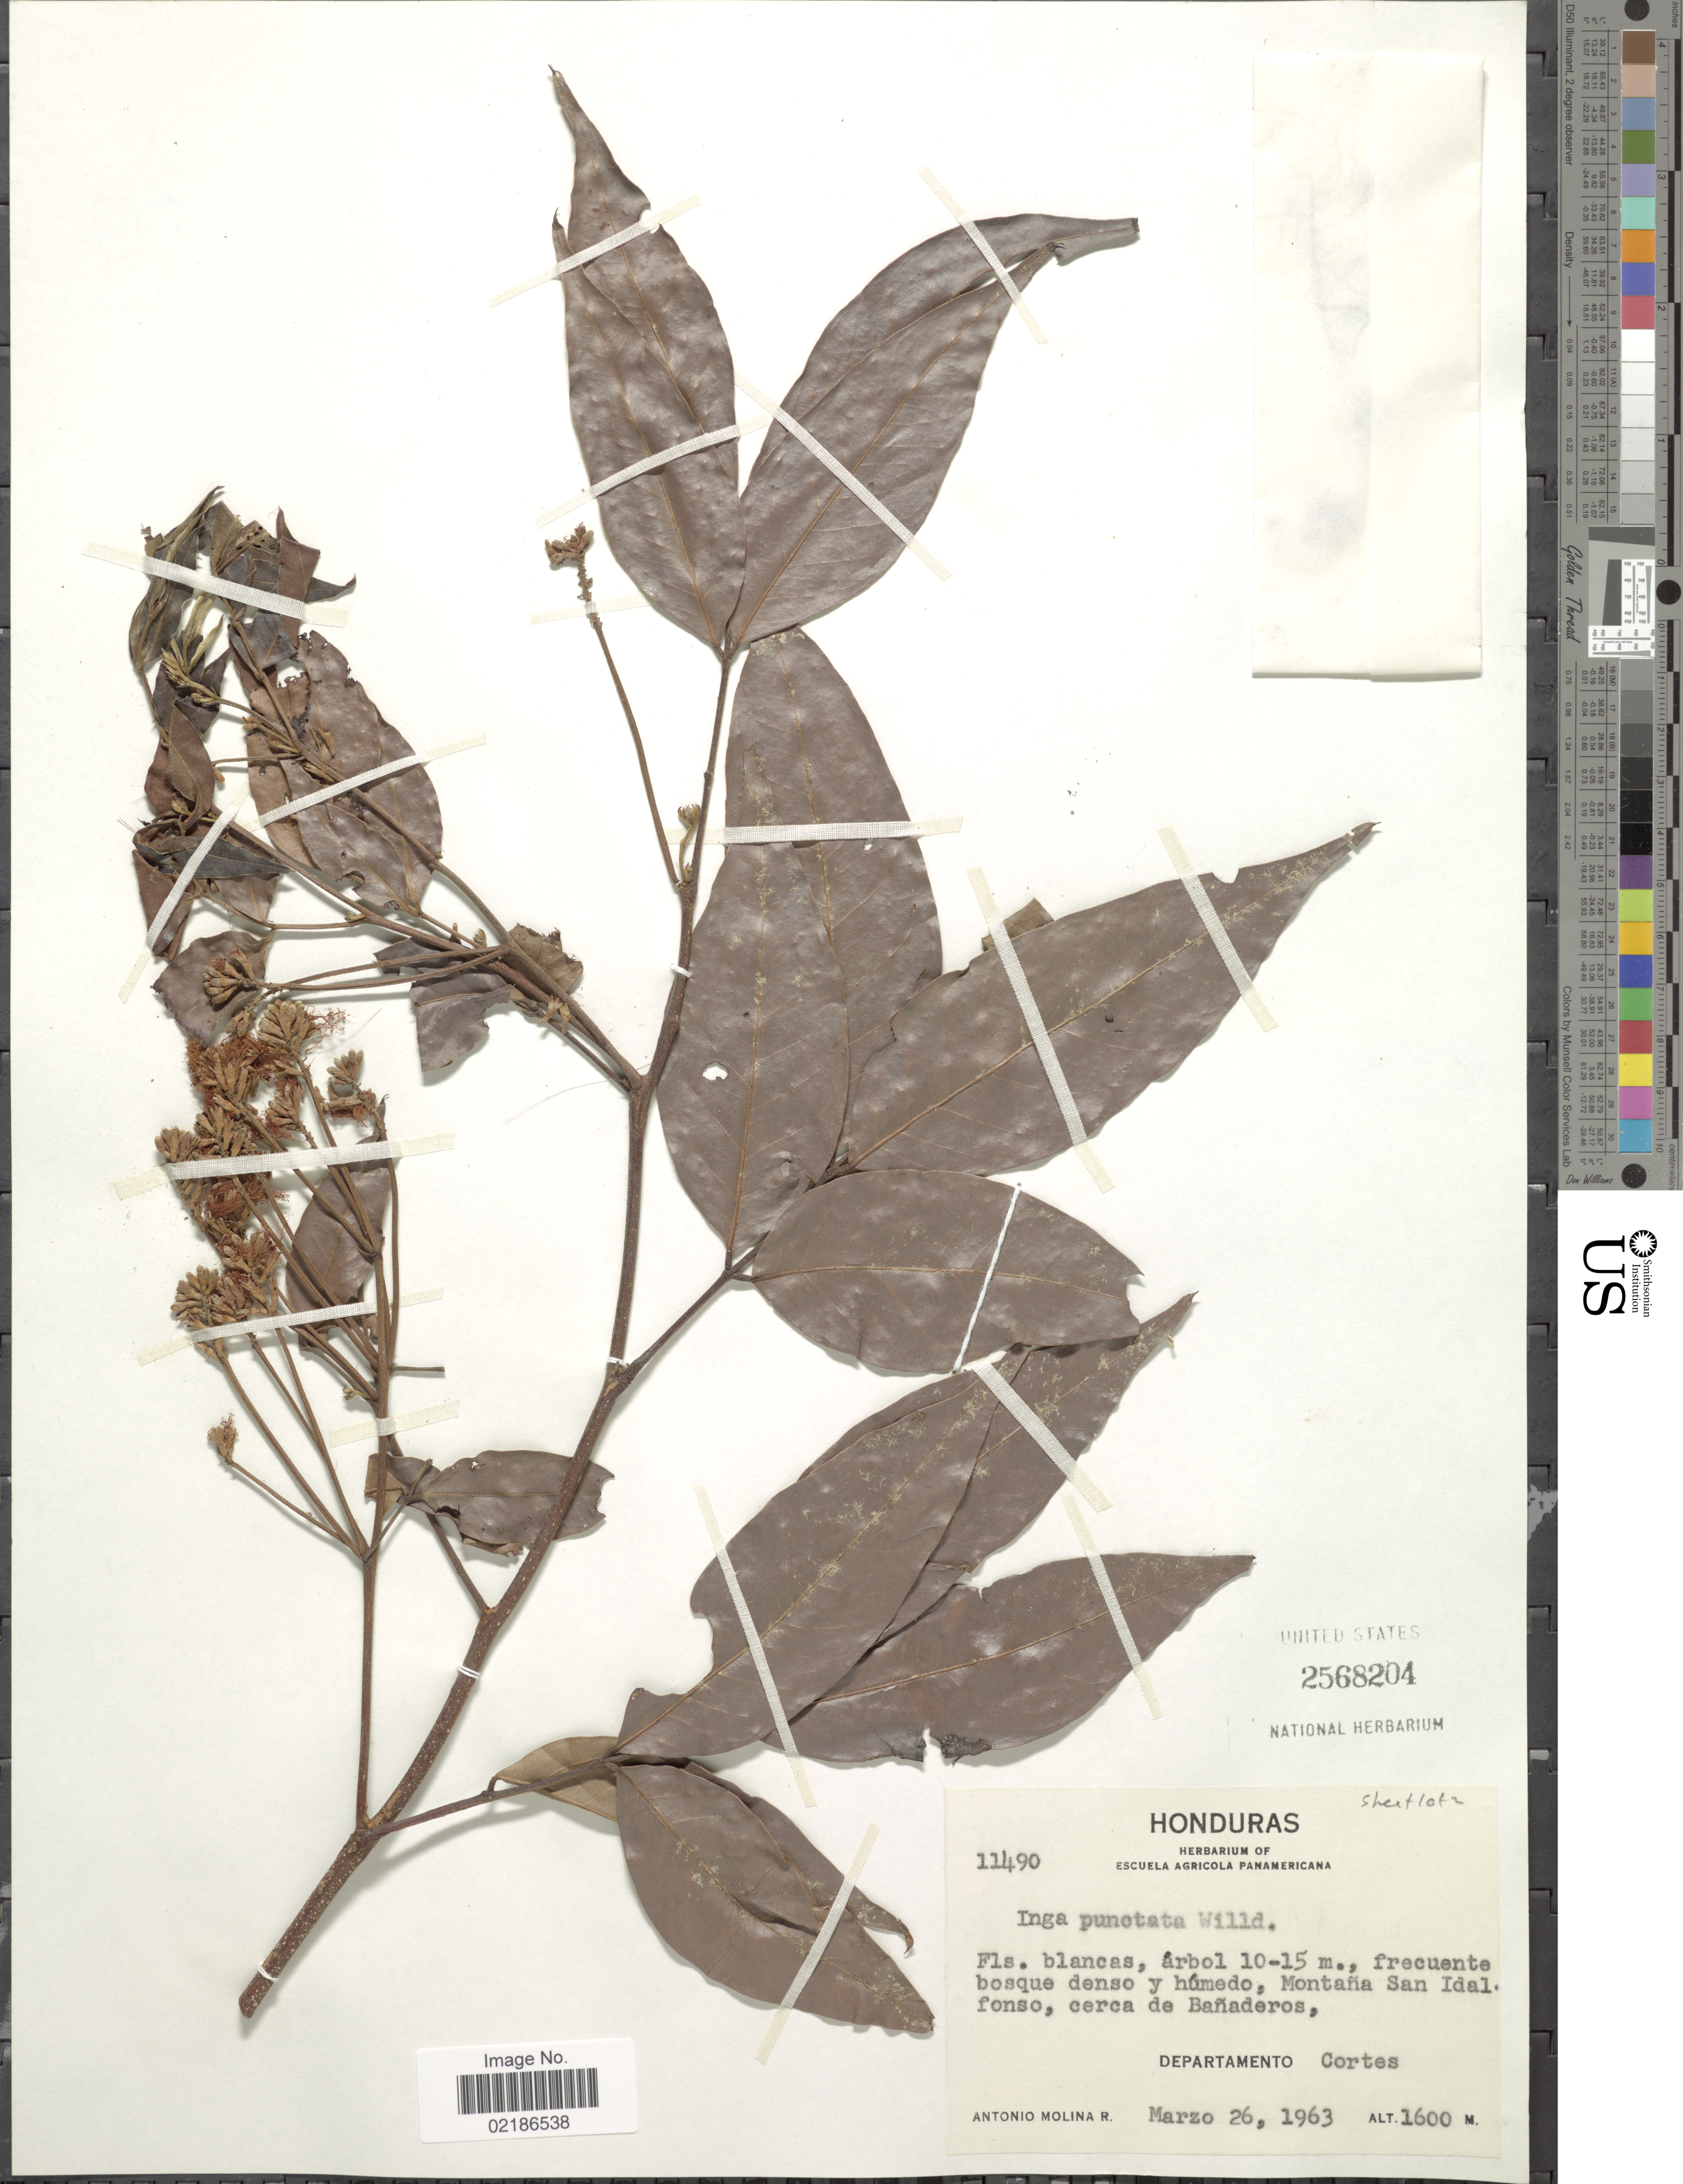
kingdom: Plantae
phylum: Tracheophyta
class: Magnoliopsida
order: Fabales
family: Fabaceae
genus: Inga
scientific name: Inga punctata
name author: Willd.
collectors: A. Molina R.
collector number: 11490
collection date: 1963-03-26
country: Honduras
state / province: Cortés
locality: Montana San Idalfonso, cerca de Banaderos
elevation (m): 1600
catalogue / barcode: US 2568204